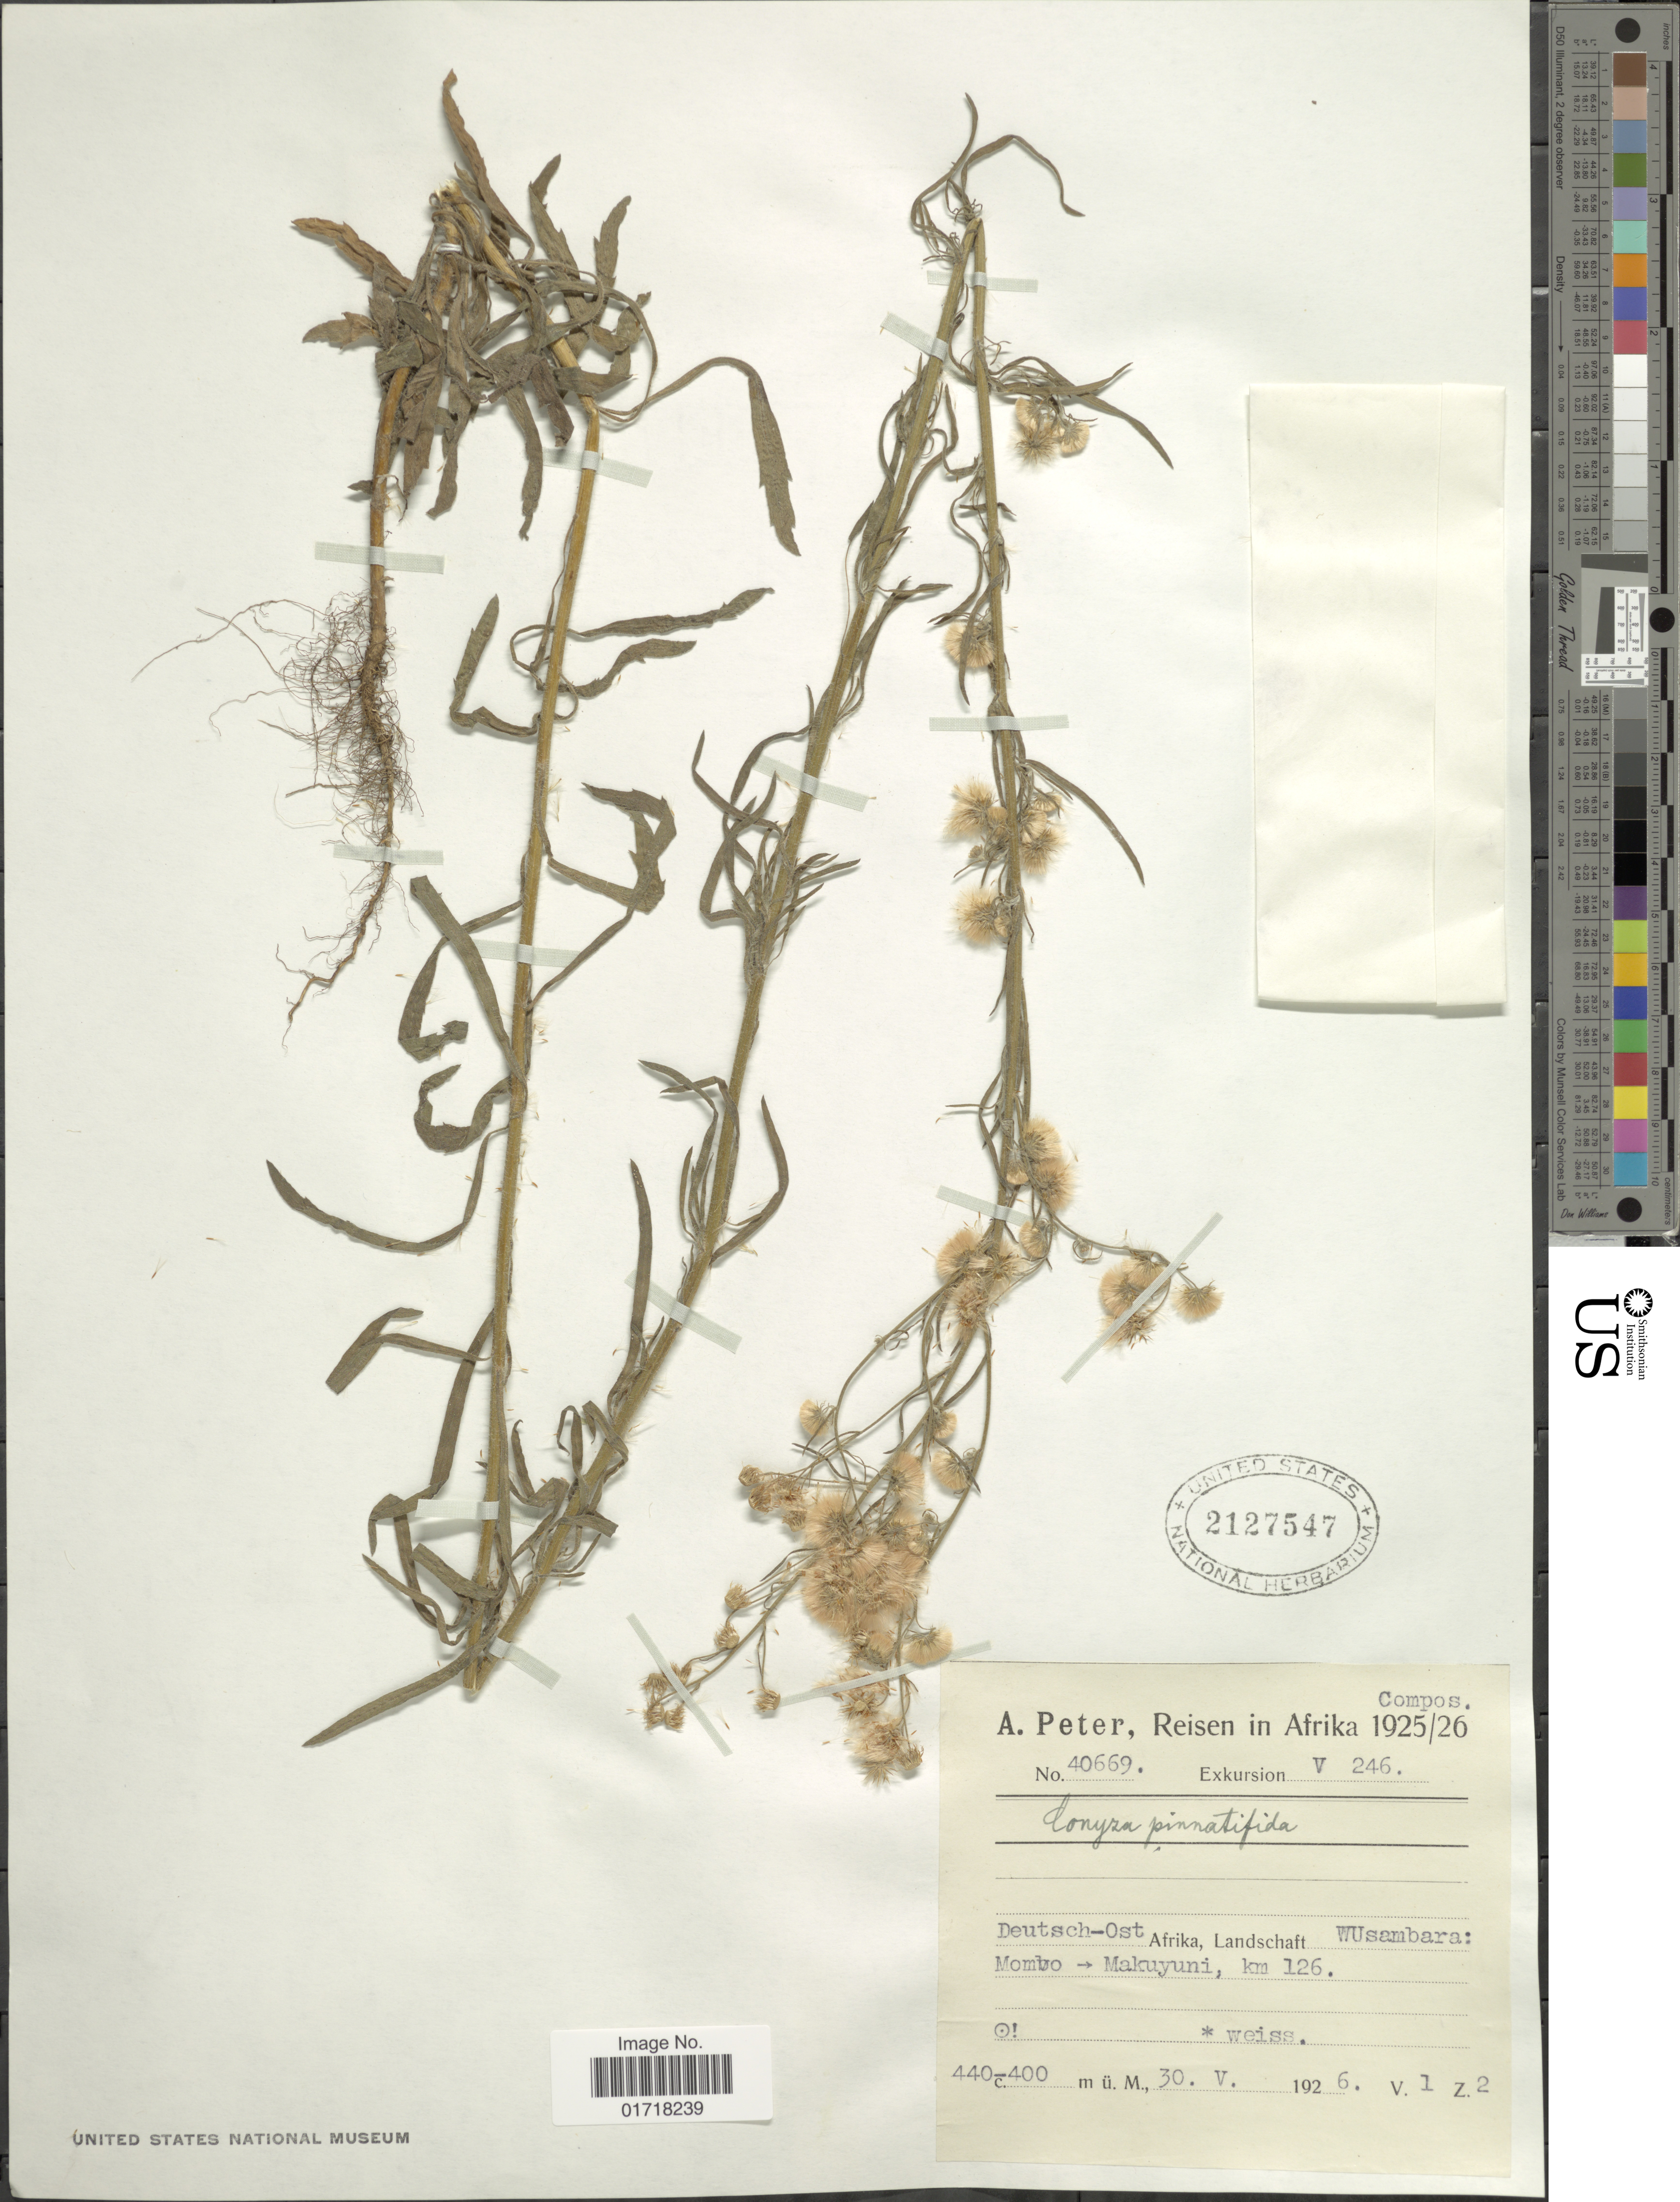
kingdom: Plantae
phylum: Tracheophyta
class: Magnoliopsida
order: Asterales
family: Asteraceae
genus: Conyza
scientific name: Conyza pinnatifida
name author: Dunn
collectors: A. Peter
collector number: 40669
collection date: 1926-05-30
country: South Africa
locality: Deutsch-Ost Afrika, Landschaft, Wusambara: Mombo - Makuyuni, Km 126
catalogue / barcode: US 2127547